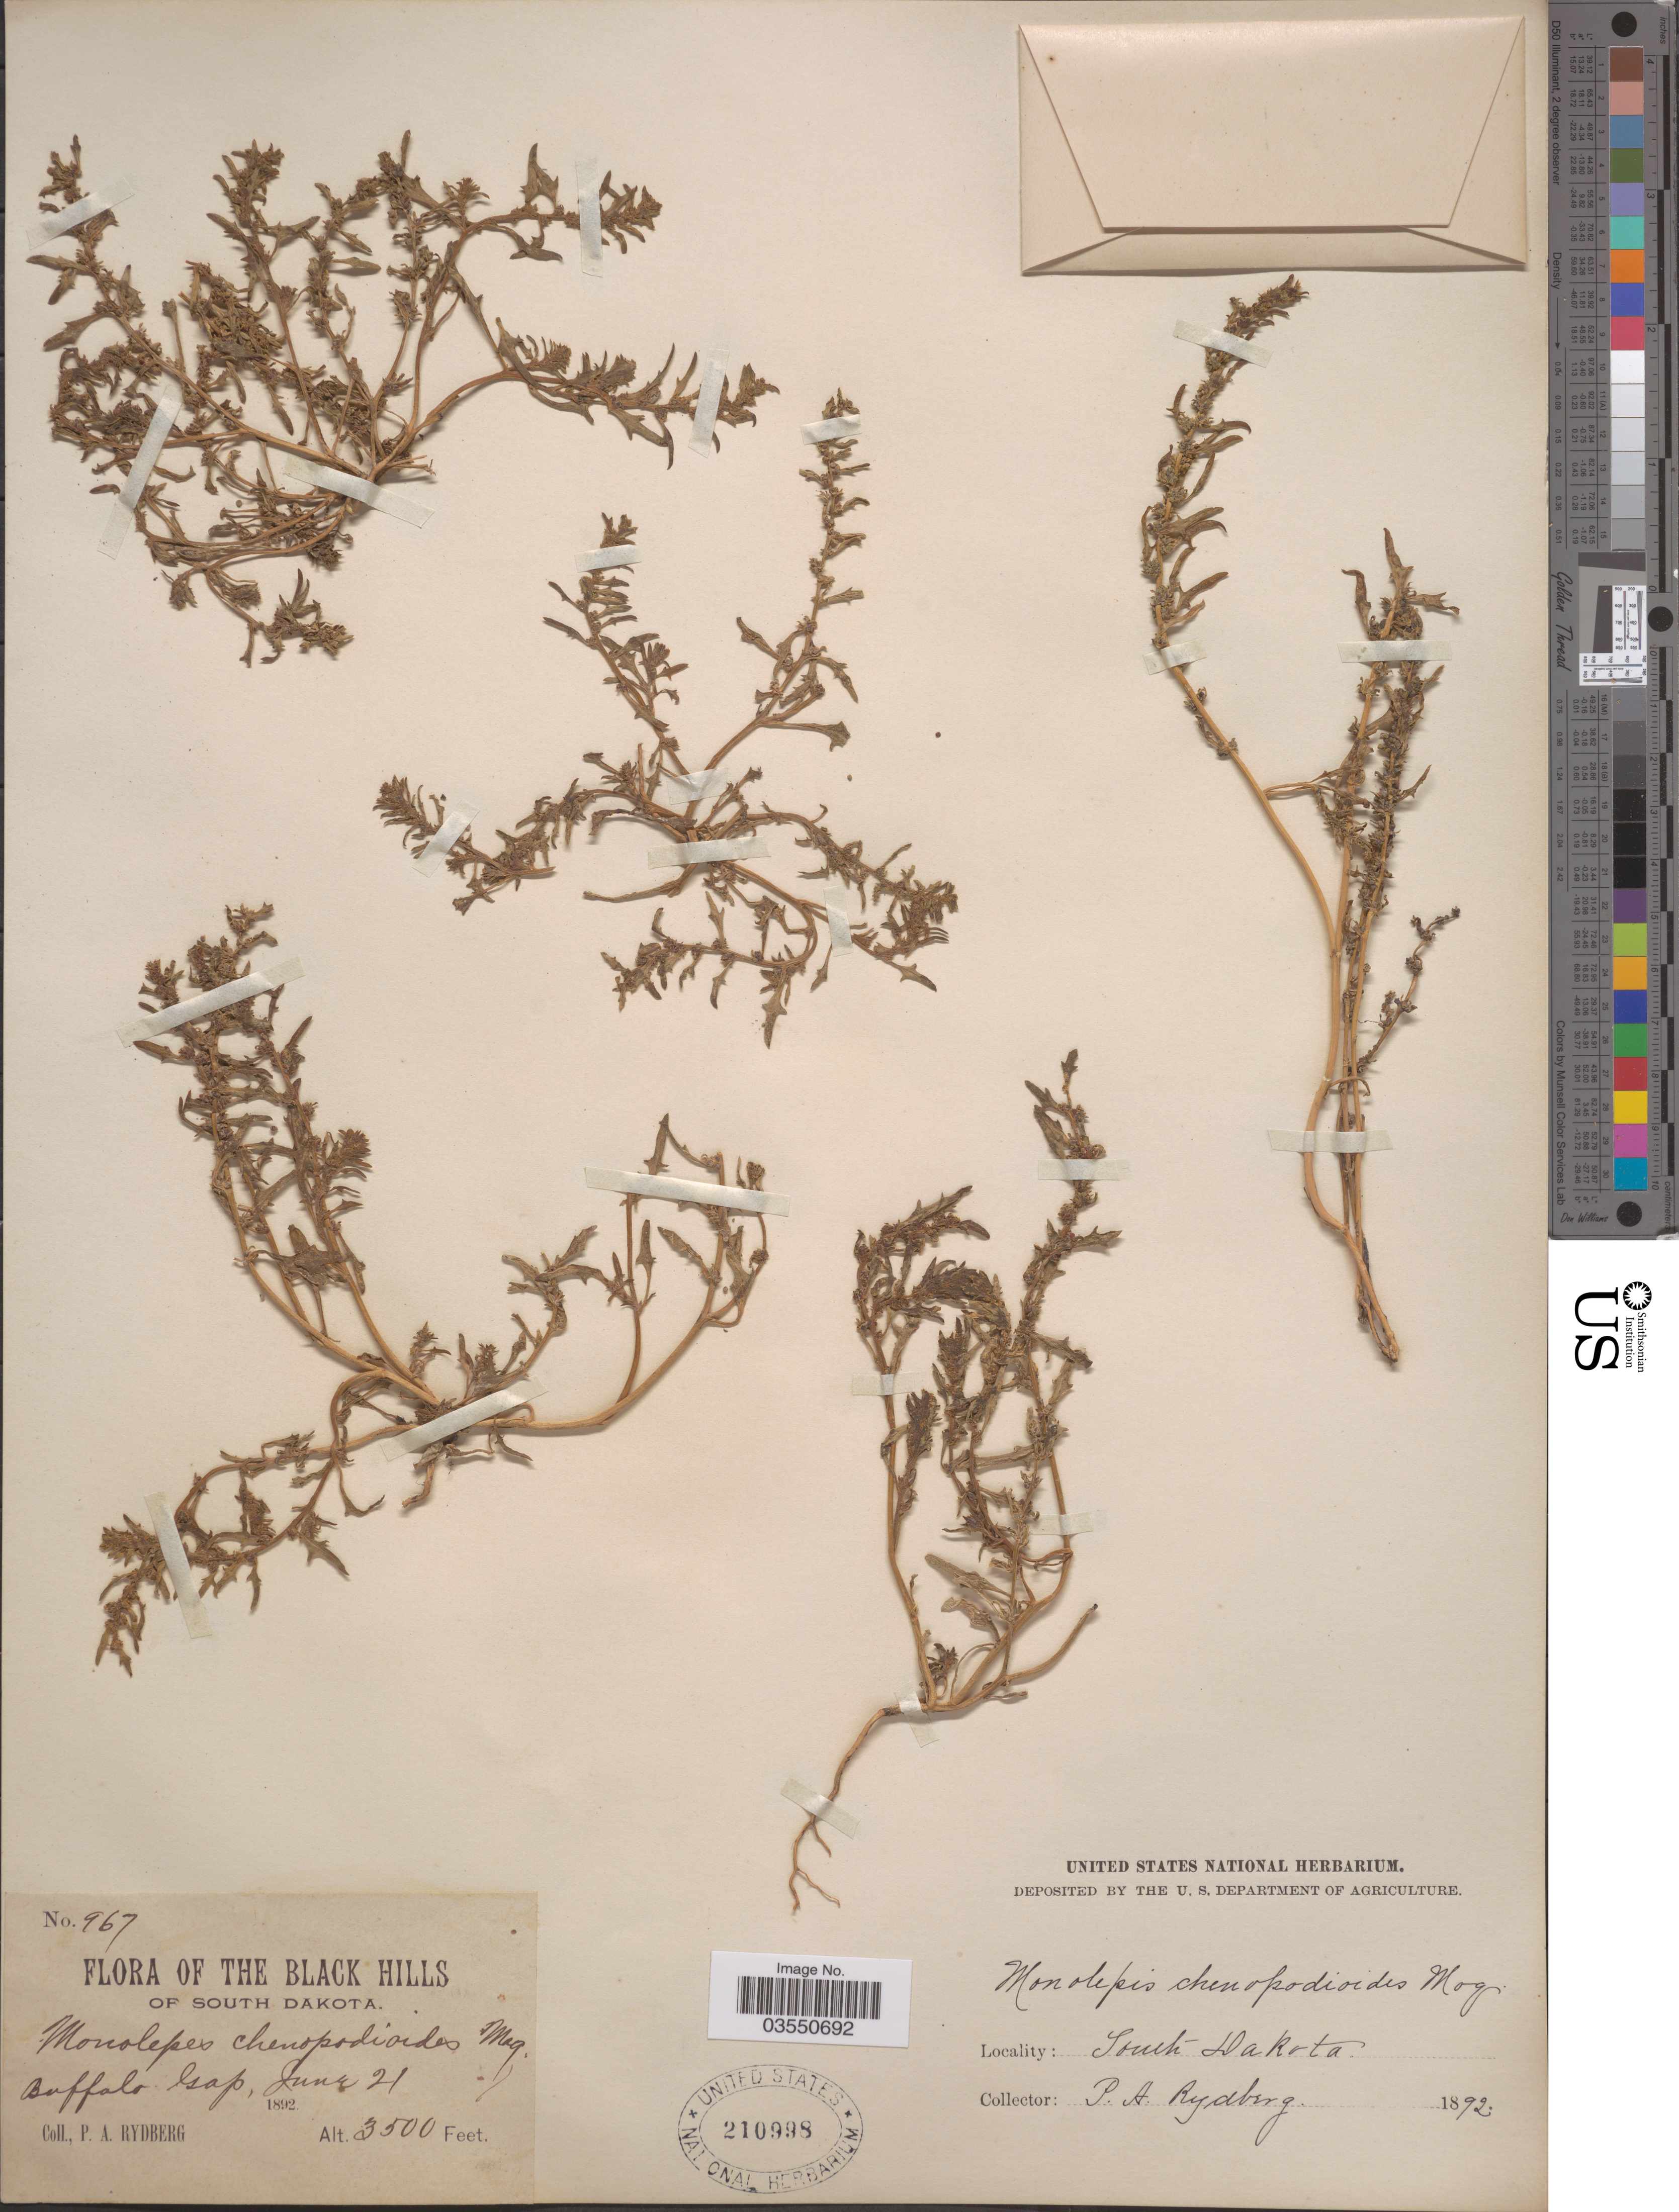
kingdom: Plantae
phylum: Tracheophyta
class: Magnoliopsida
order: Caryophyllales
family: Amaranthaceae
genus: Blitum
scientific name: Blitum nuttallianum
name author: Schult.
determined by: U.S. National Herbarium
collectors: P. A. Rydberg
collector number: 967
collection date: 1892-06-21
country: United States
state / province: South Dakota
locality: The Black Hills of South Dakota. Buffalo Gap.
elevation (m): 1067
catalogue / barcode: US 210998